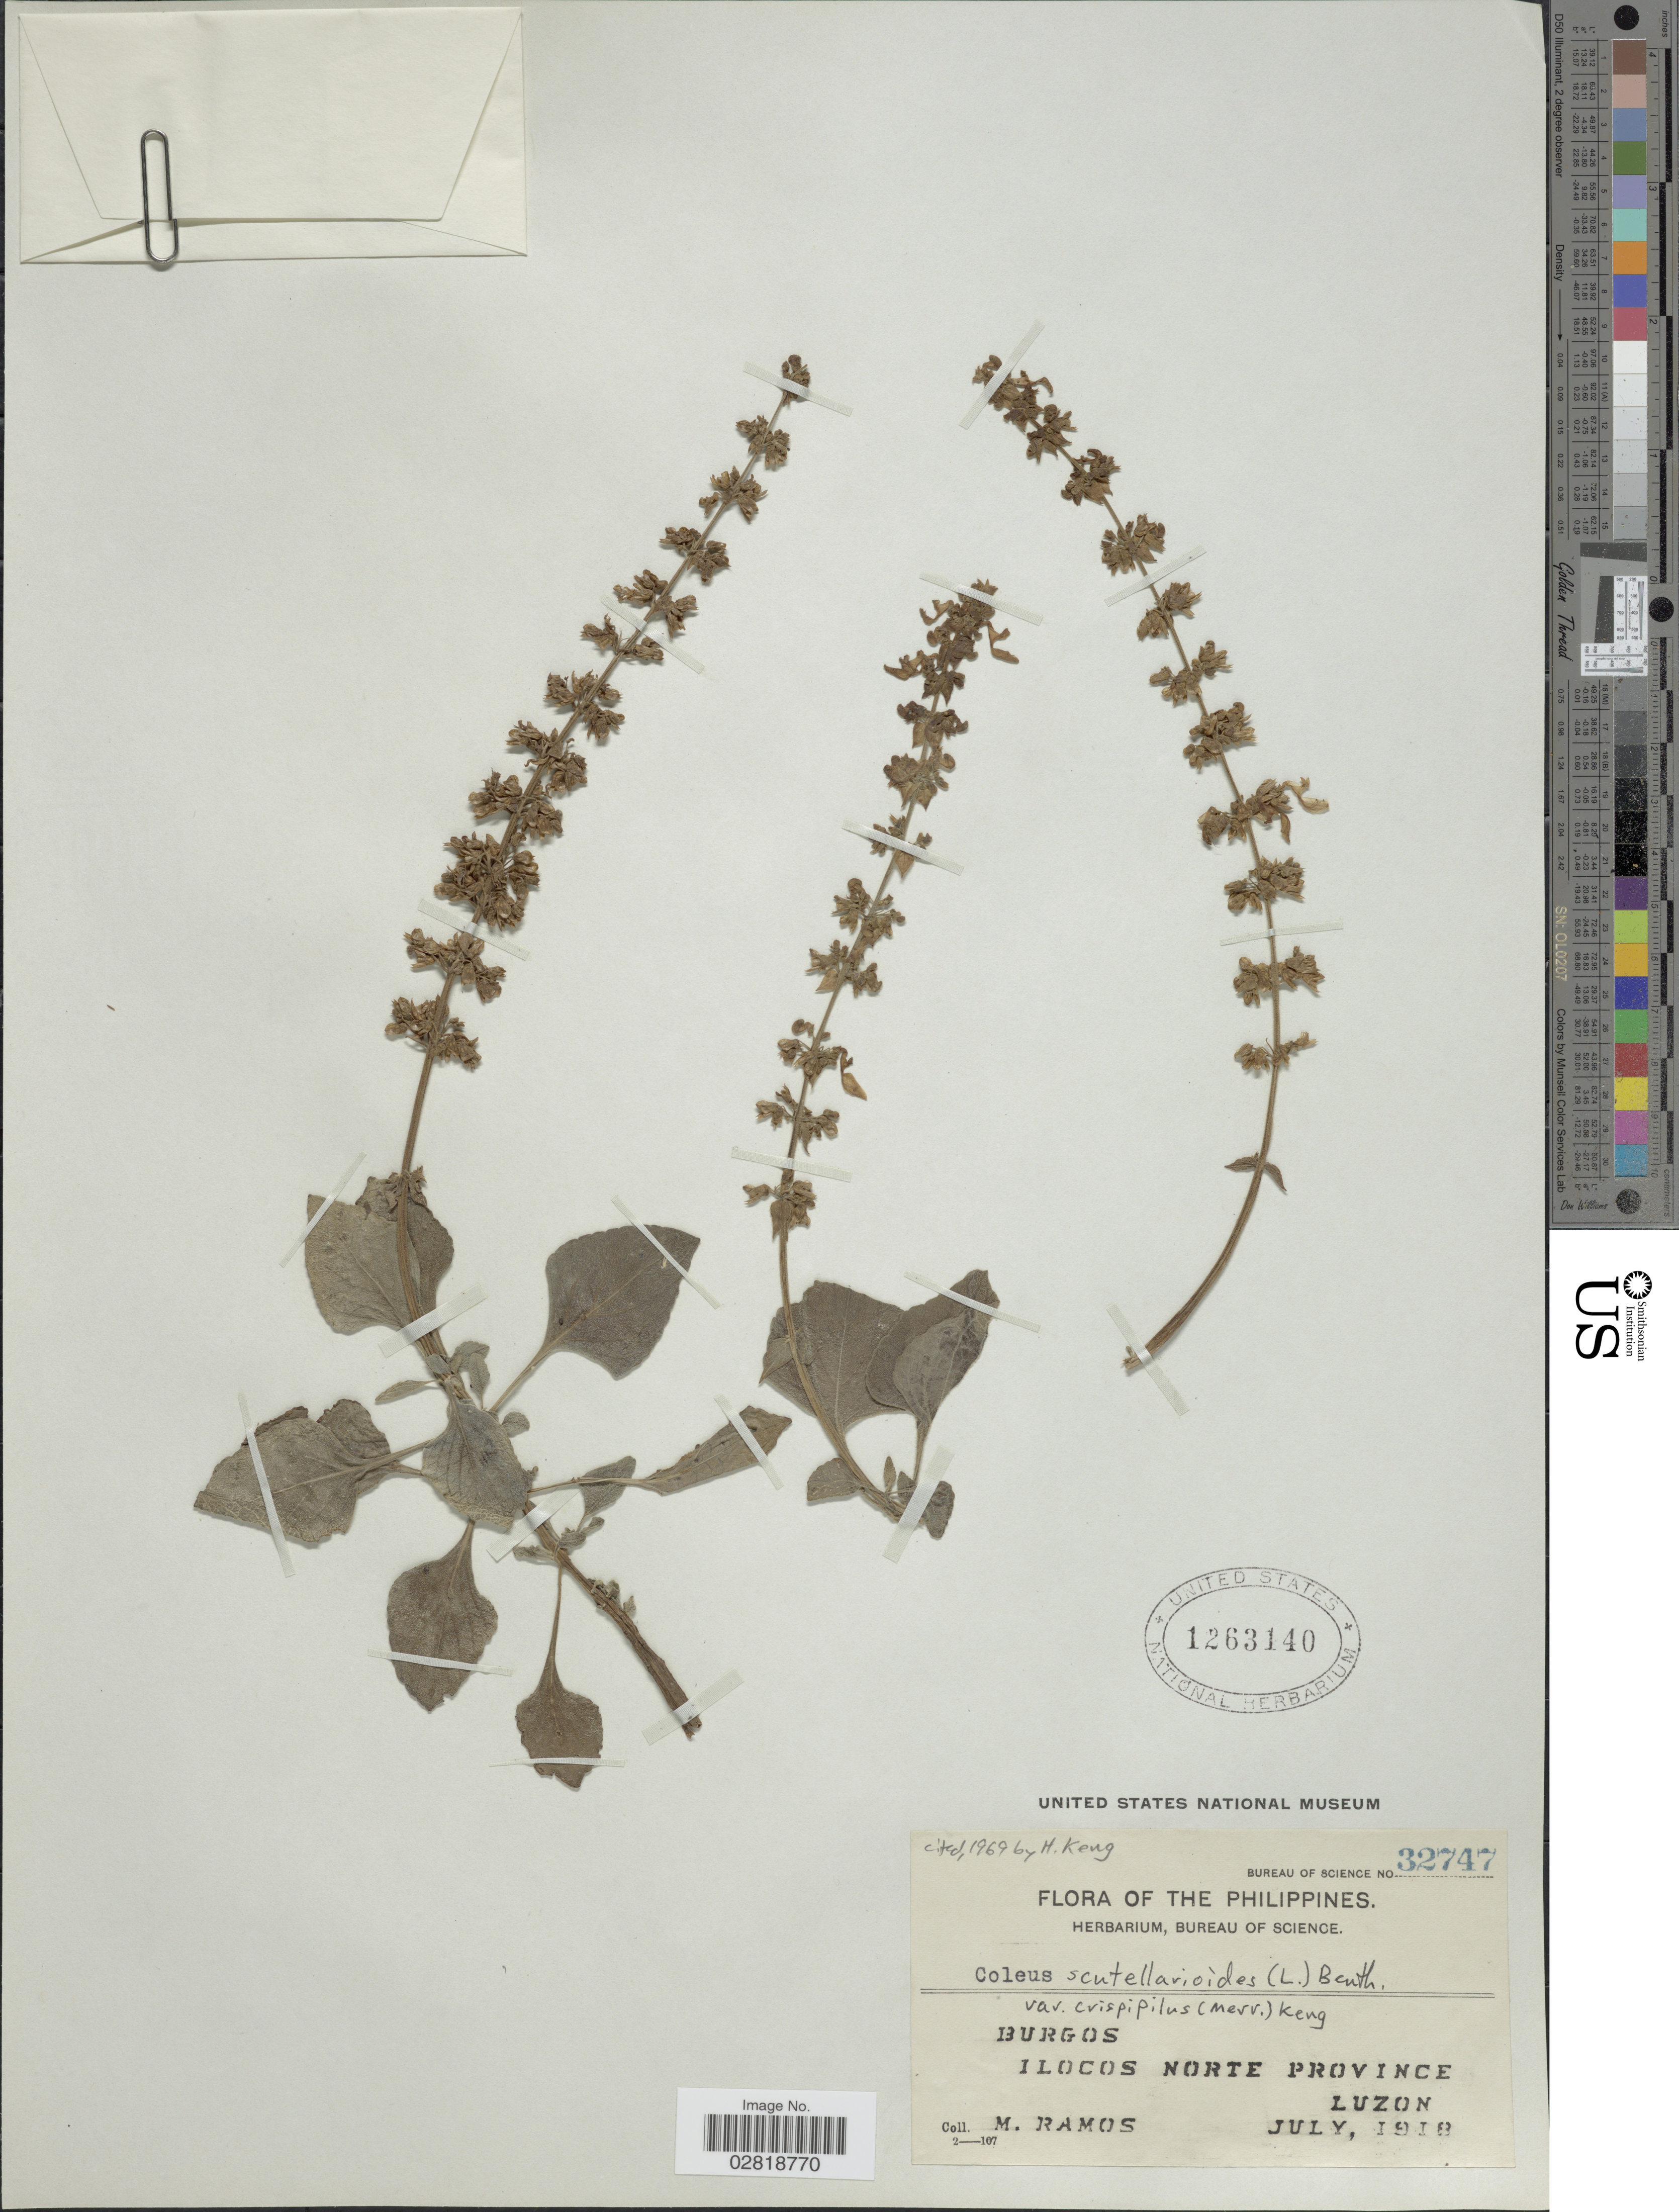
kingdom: Plantae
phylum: Tracheophyta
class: Magnoliopsida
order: Lamiales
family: Lamiaceae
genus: Plectranthus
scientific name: Plectranthus scutellarioides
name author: (L.) R. Br.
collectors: M. Ramos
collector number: Bureau of Science 32747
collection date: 1918-07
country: Philippines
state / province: Ilocos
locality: Burgos. Ilocos Norte Province. Luzon.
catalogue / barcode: US 1263140